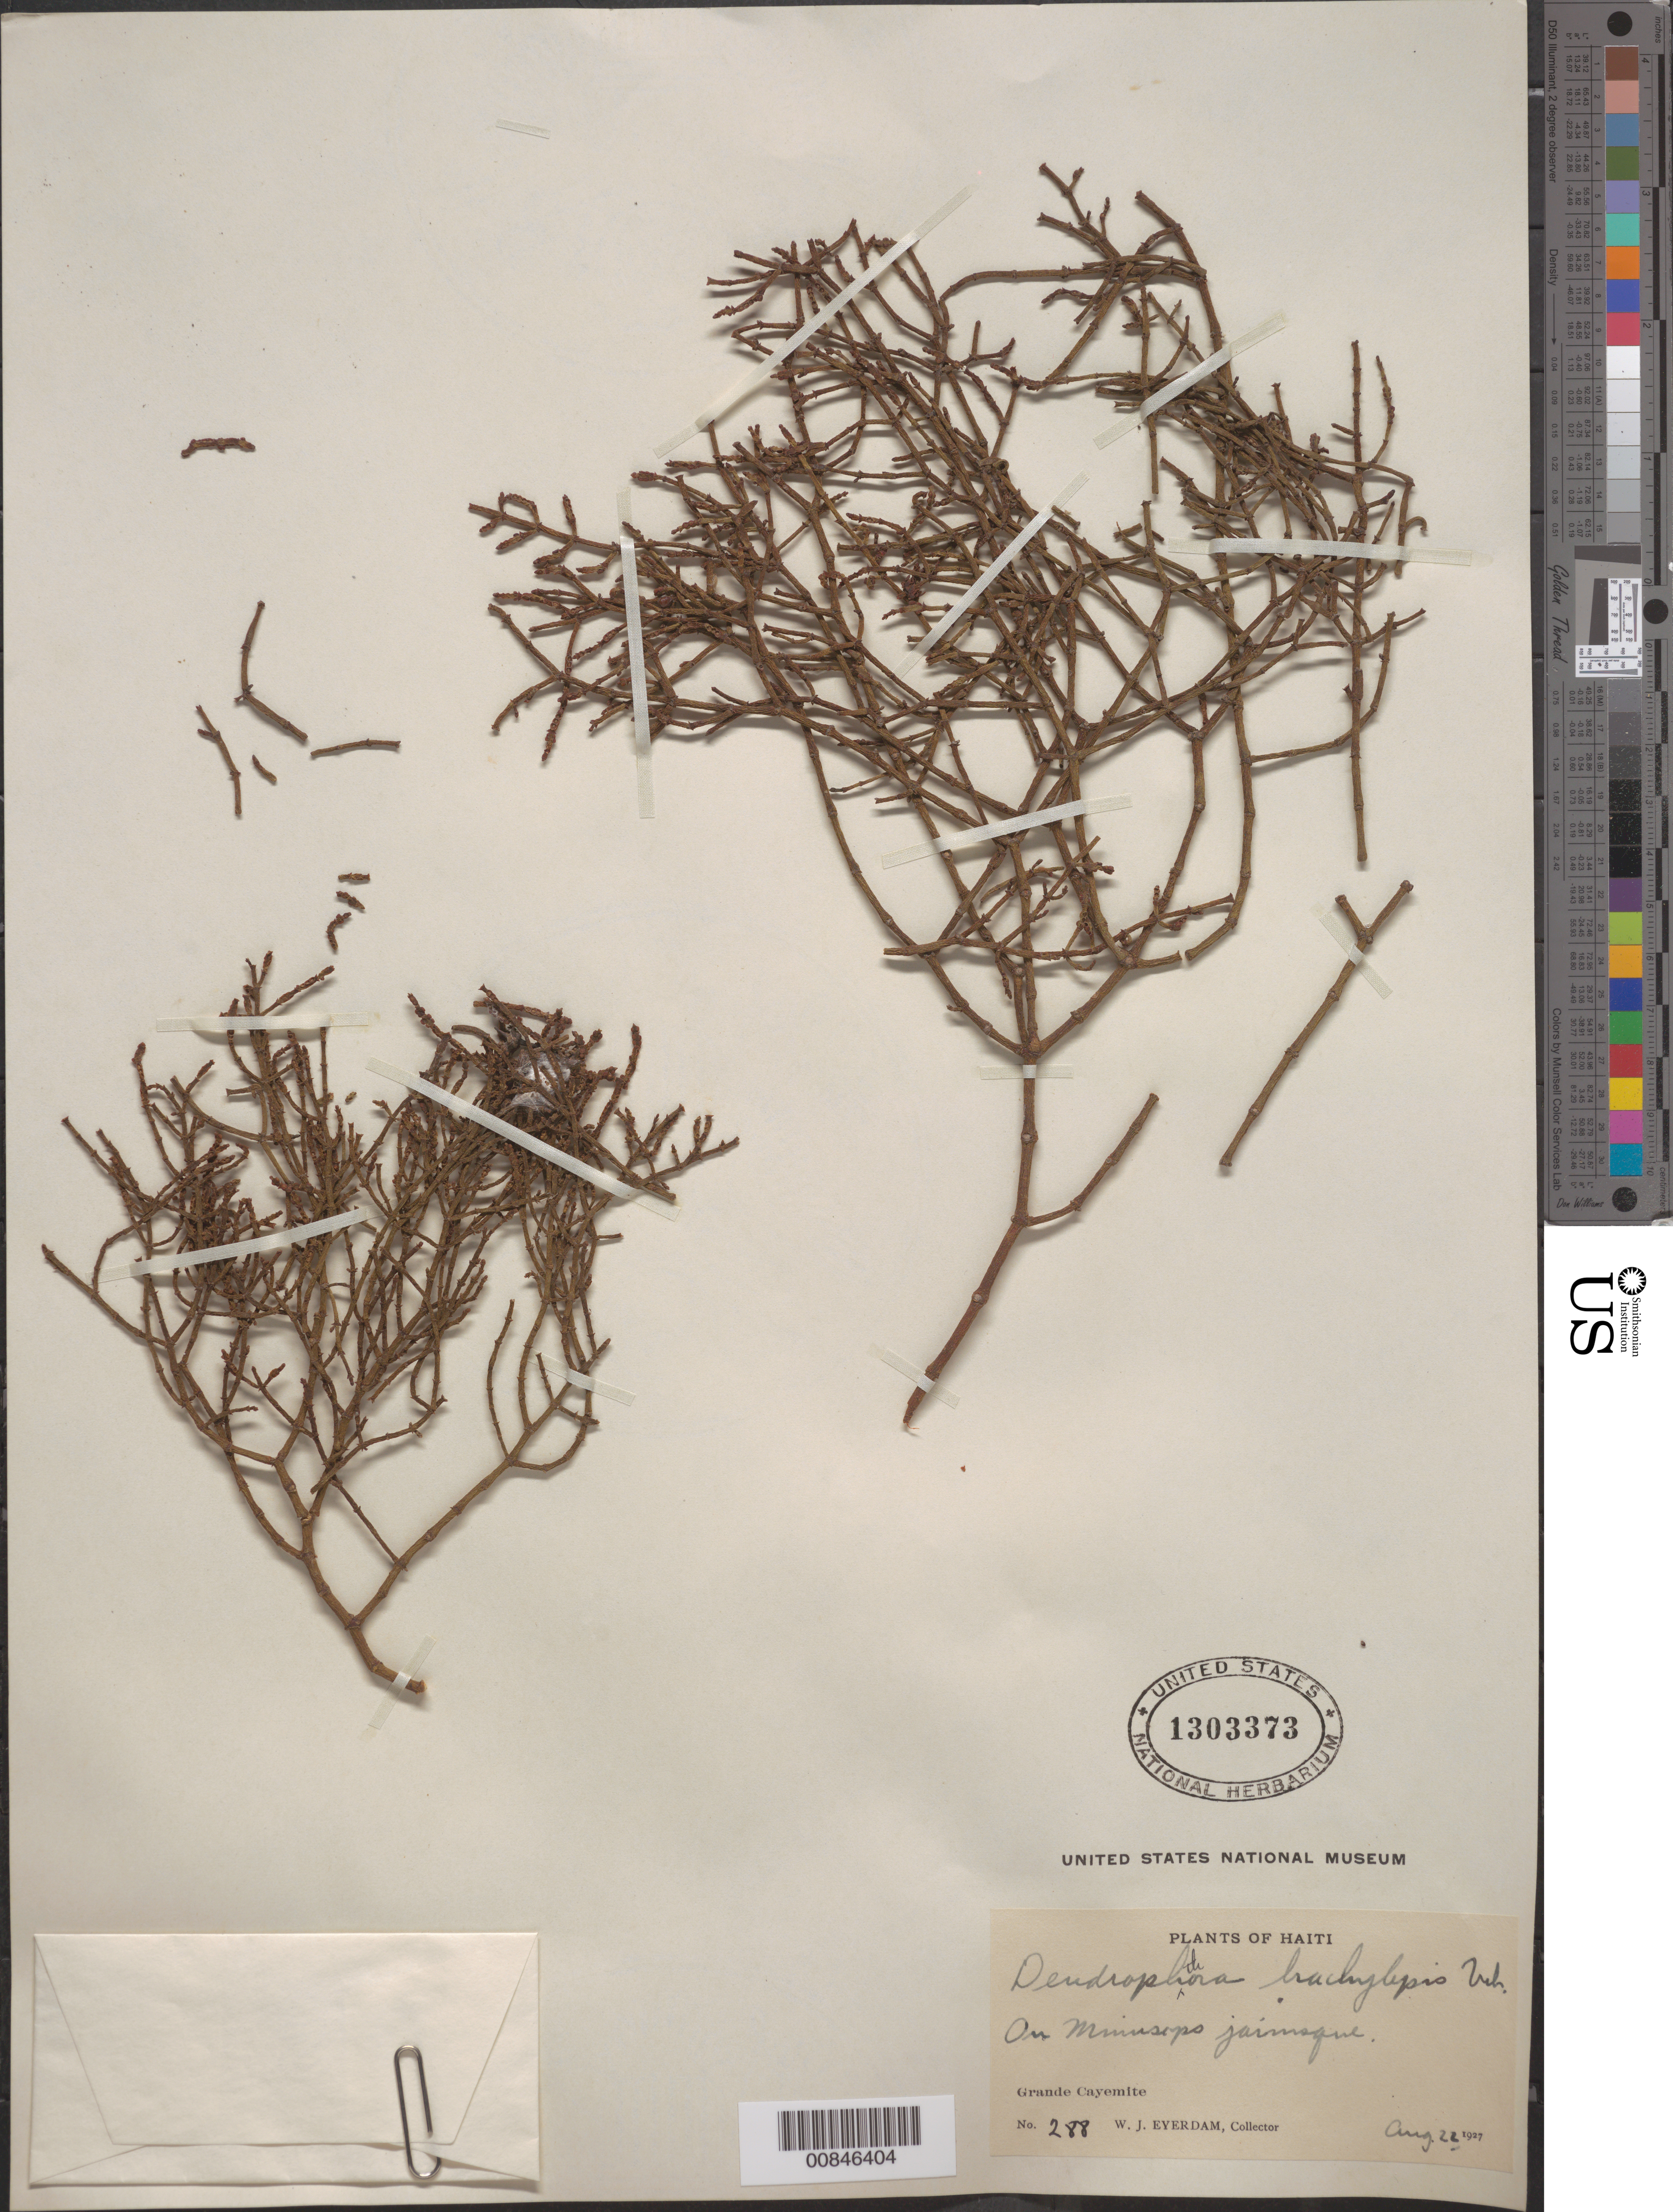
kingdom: Plantae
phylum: Tracheophyta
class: Magnoliopsida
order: Santalales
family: Viscaceae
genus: Dendrophthora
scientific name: Dendrophthora brachylepis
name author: Urb.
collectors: W. J. Eyerdam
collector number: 288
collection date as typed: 22 Aug 1927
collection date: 1927-08-22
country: Haiti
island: Grande Cayemite I.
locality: Grande Cayemite.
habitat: On Mimusops jaimiqui.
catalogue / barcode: US 1303373